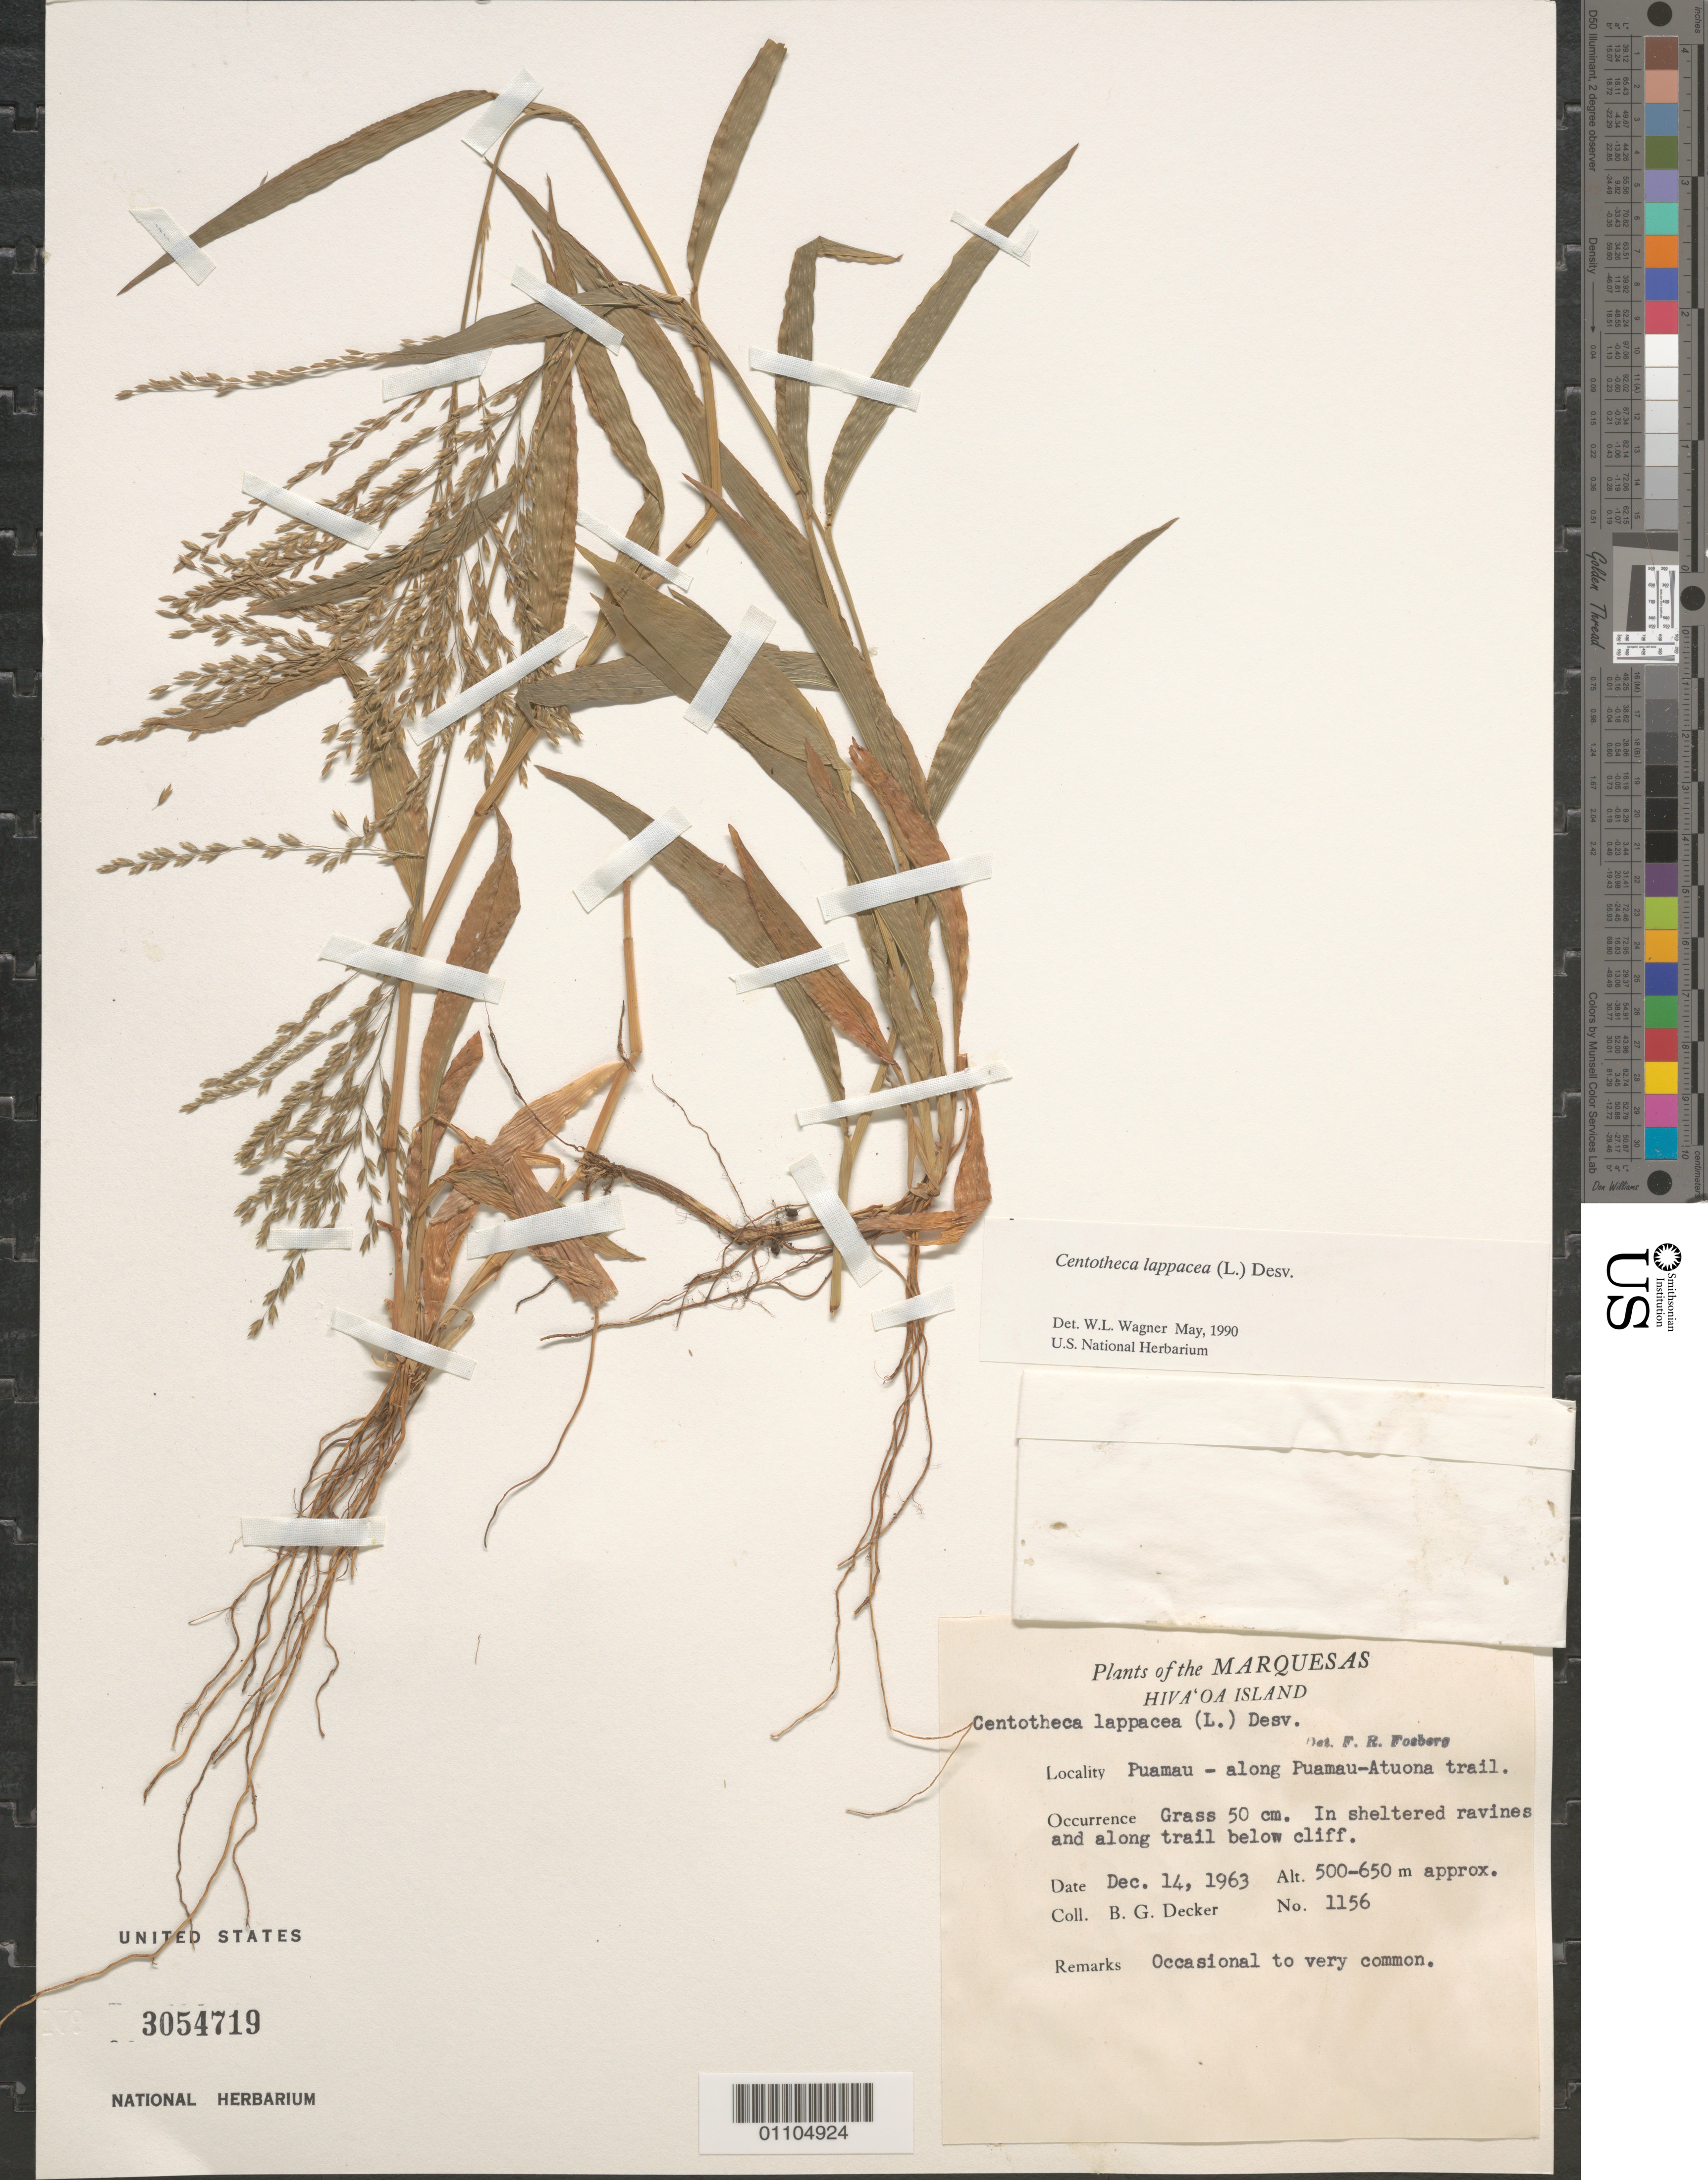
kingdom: Plantae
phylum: Tracheophyta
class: Liliopsida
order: Poales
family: Poaceae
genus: Centotheca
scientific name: Centotheca lappacea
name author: (L.) Desv.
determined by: Wagner, W. L., (BOT), Smithsonian Institution - National Museum of Natural History (UNITED STATES)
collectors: B. G. Decker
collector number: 1156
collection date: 1963-12-14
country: French Polynesia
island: Hiva Oa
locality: Puamau, along Puamau-Atuona Trail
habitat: Sheltered ravine below cliff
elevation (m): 500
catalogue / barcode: US 3054719